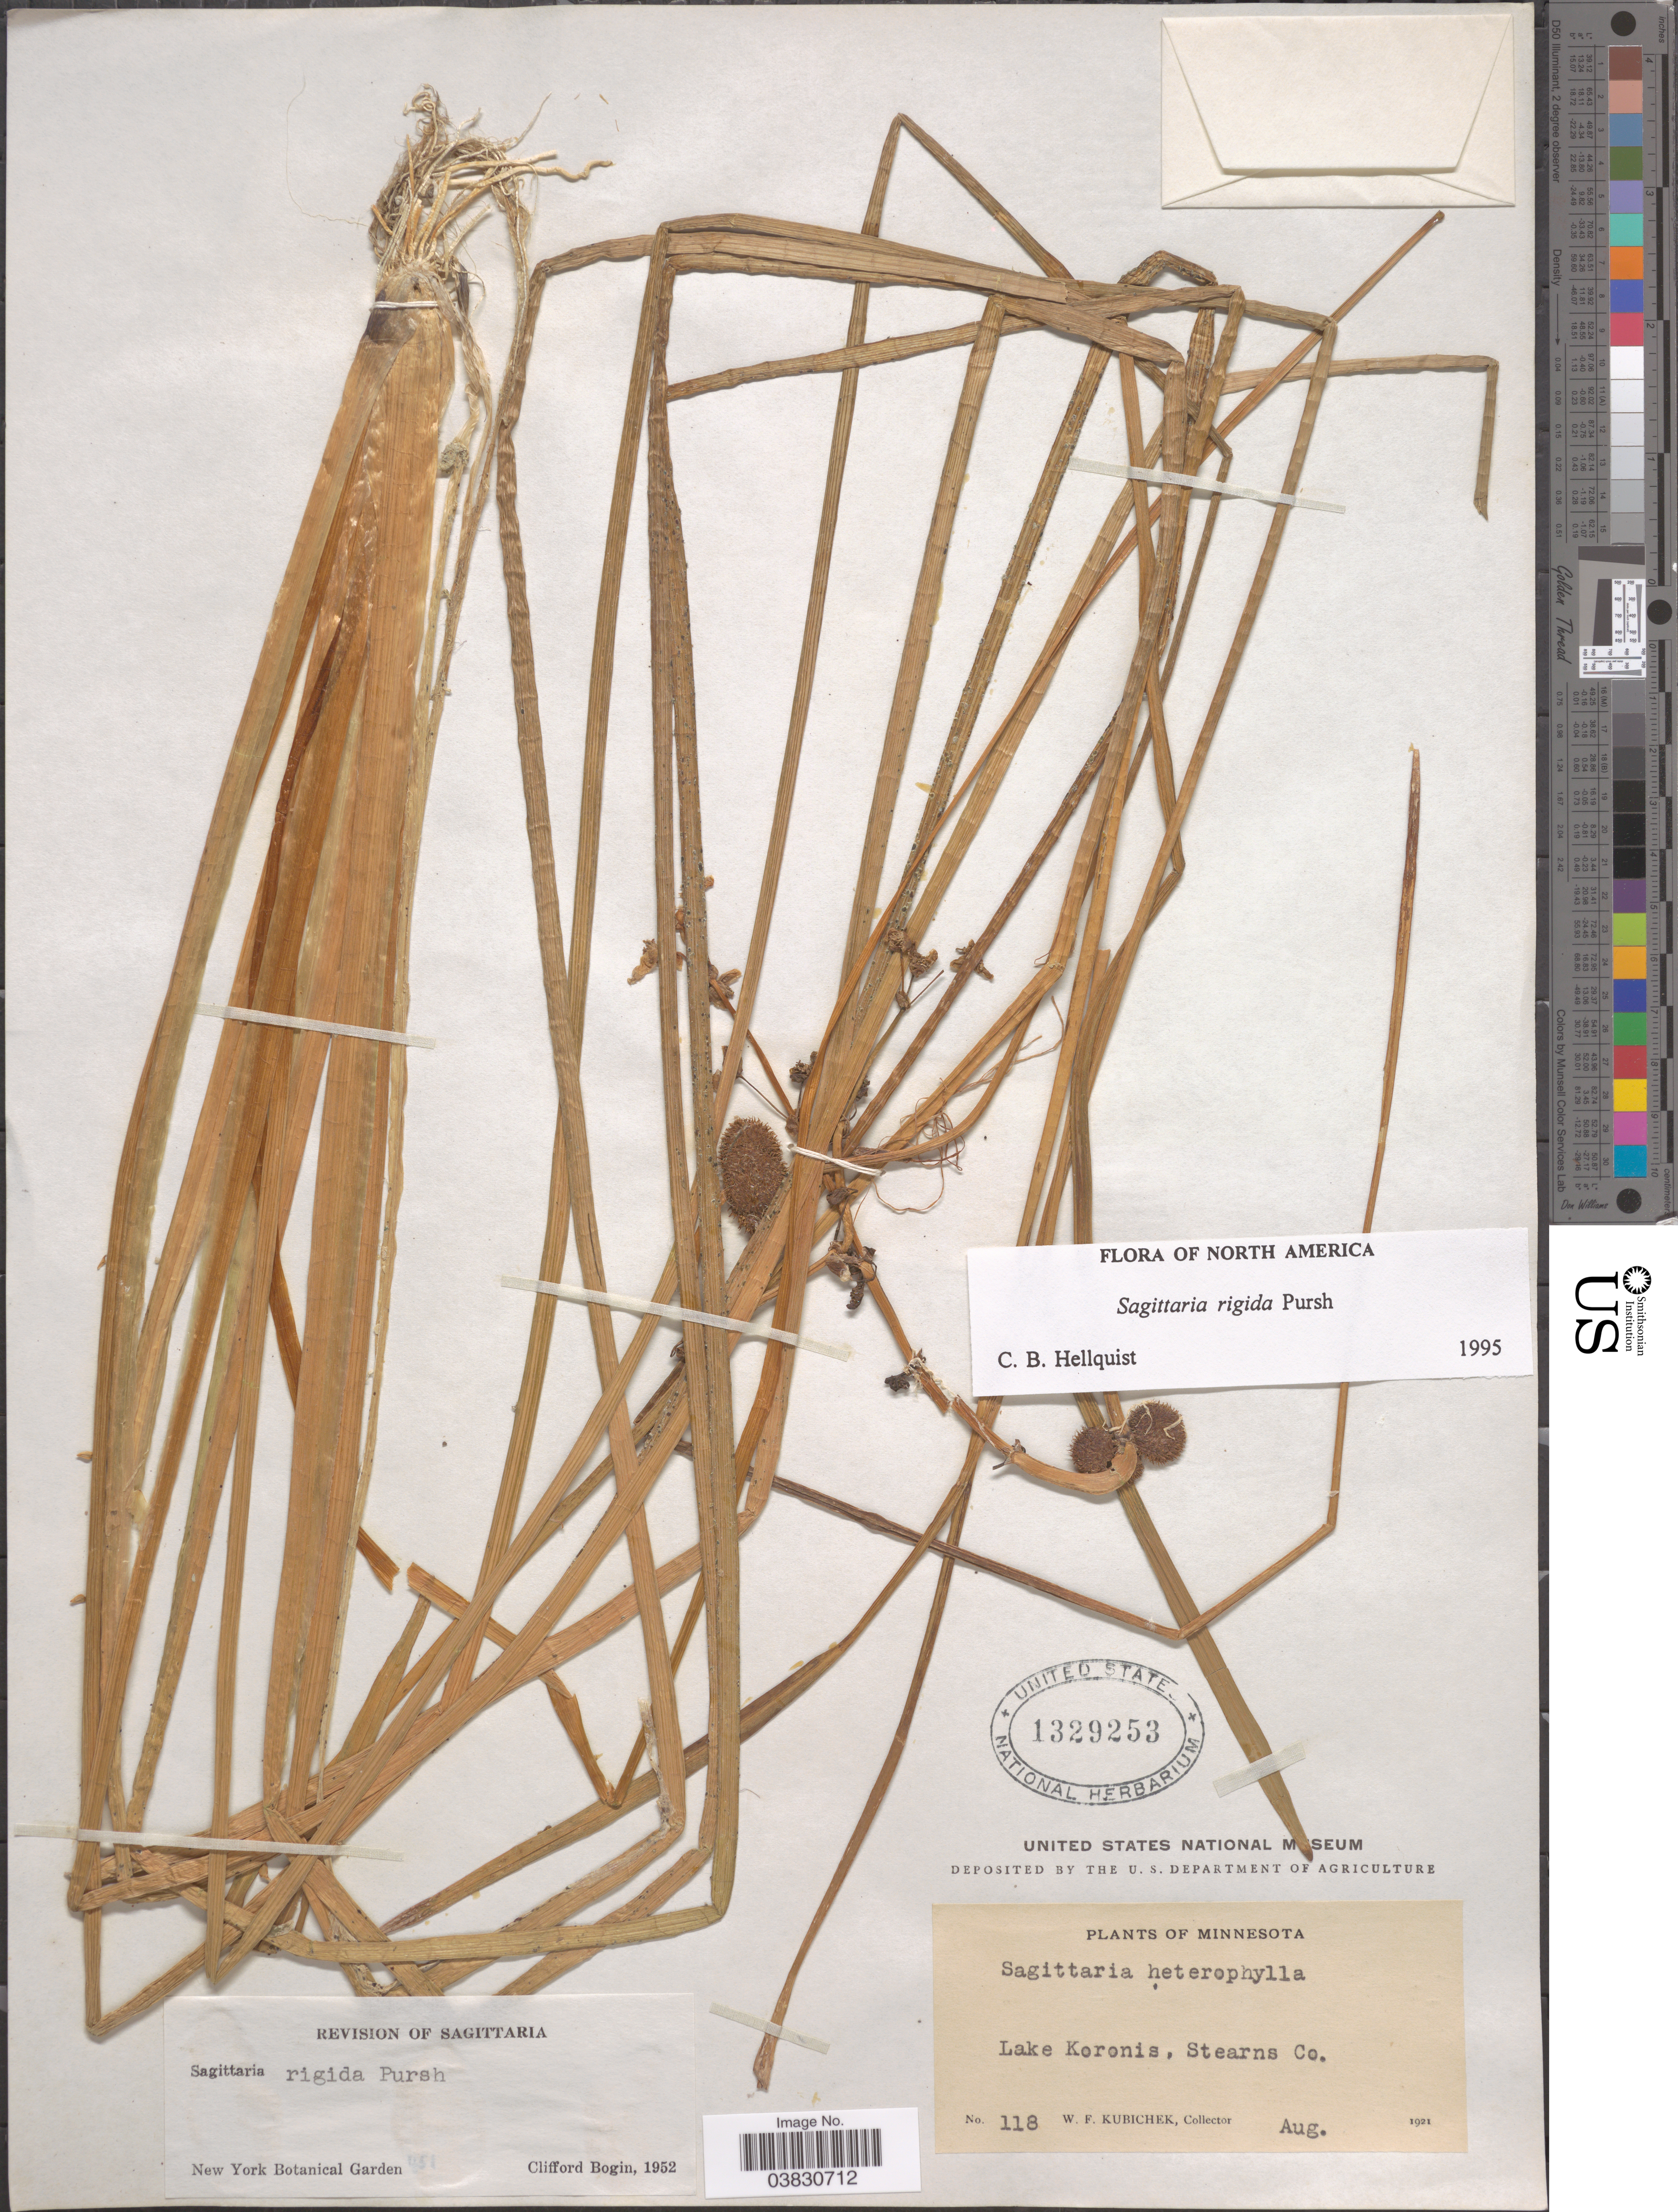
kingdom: Plantae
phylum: Tracheophyta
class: Liliopsida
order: Alismatales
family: Alismataceae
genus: Sagittaria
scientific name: Sagittaria rigida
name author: Pursh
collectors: W. Kubichek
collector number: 118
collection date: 1921-08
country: United States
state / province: Minnesota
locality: Lake Koronis, Stearns Co.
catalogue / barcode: US 1329253